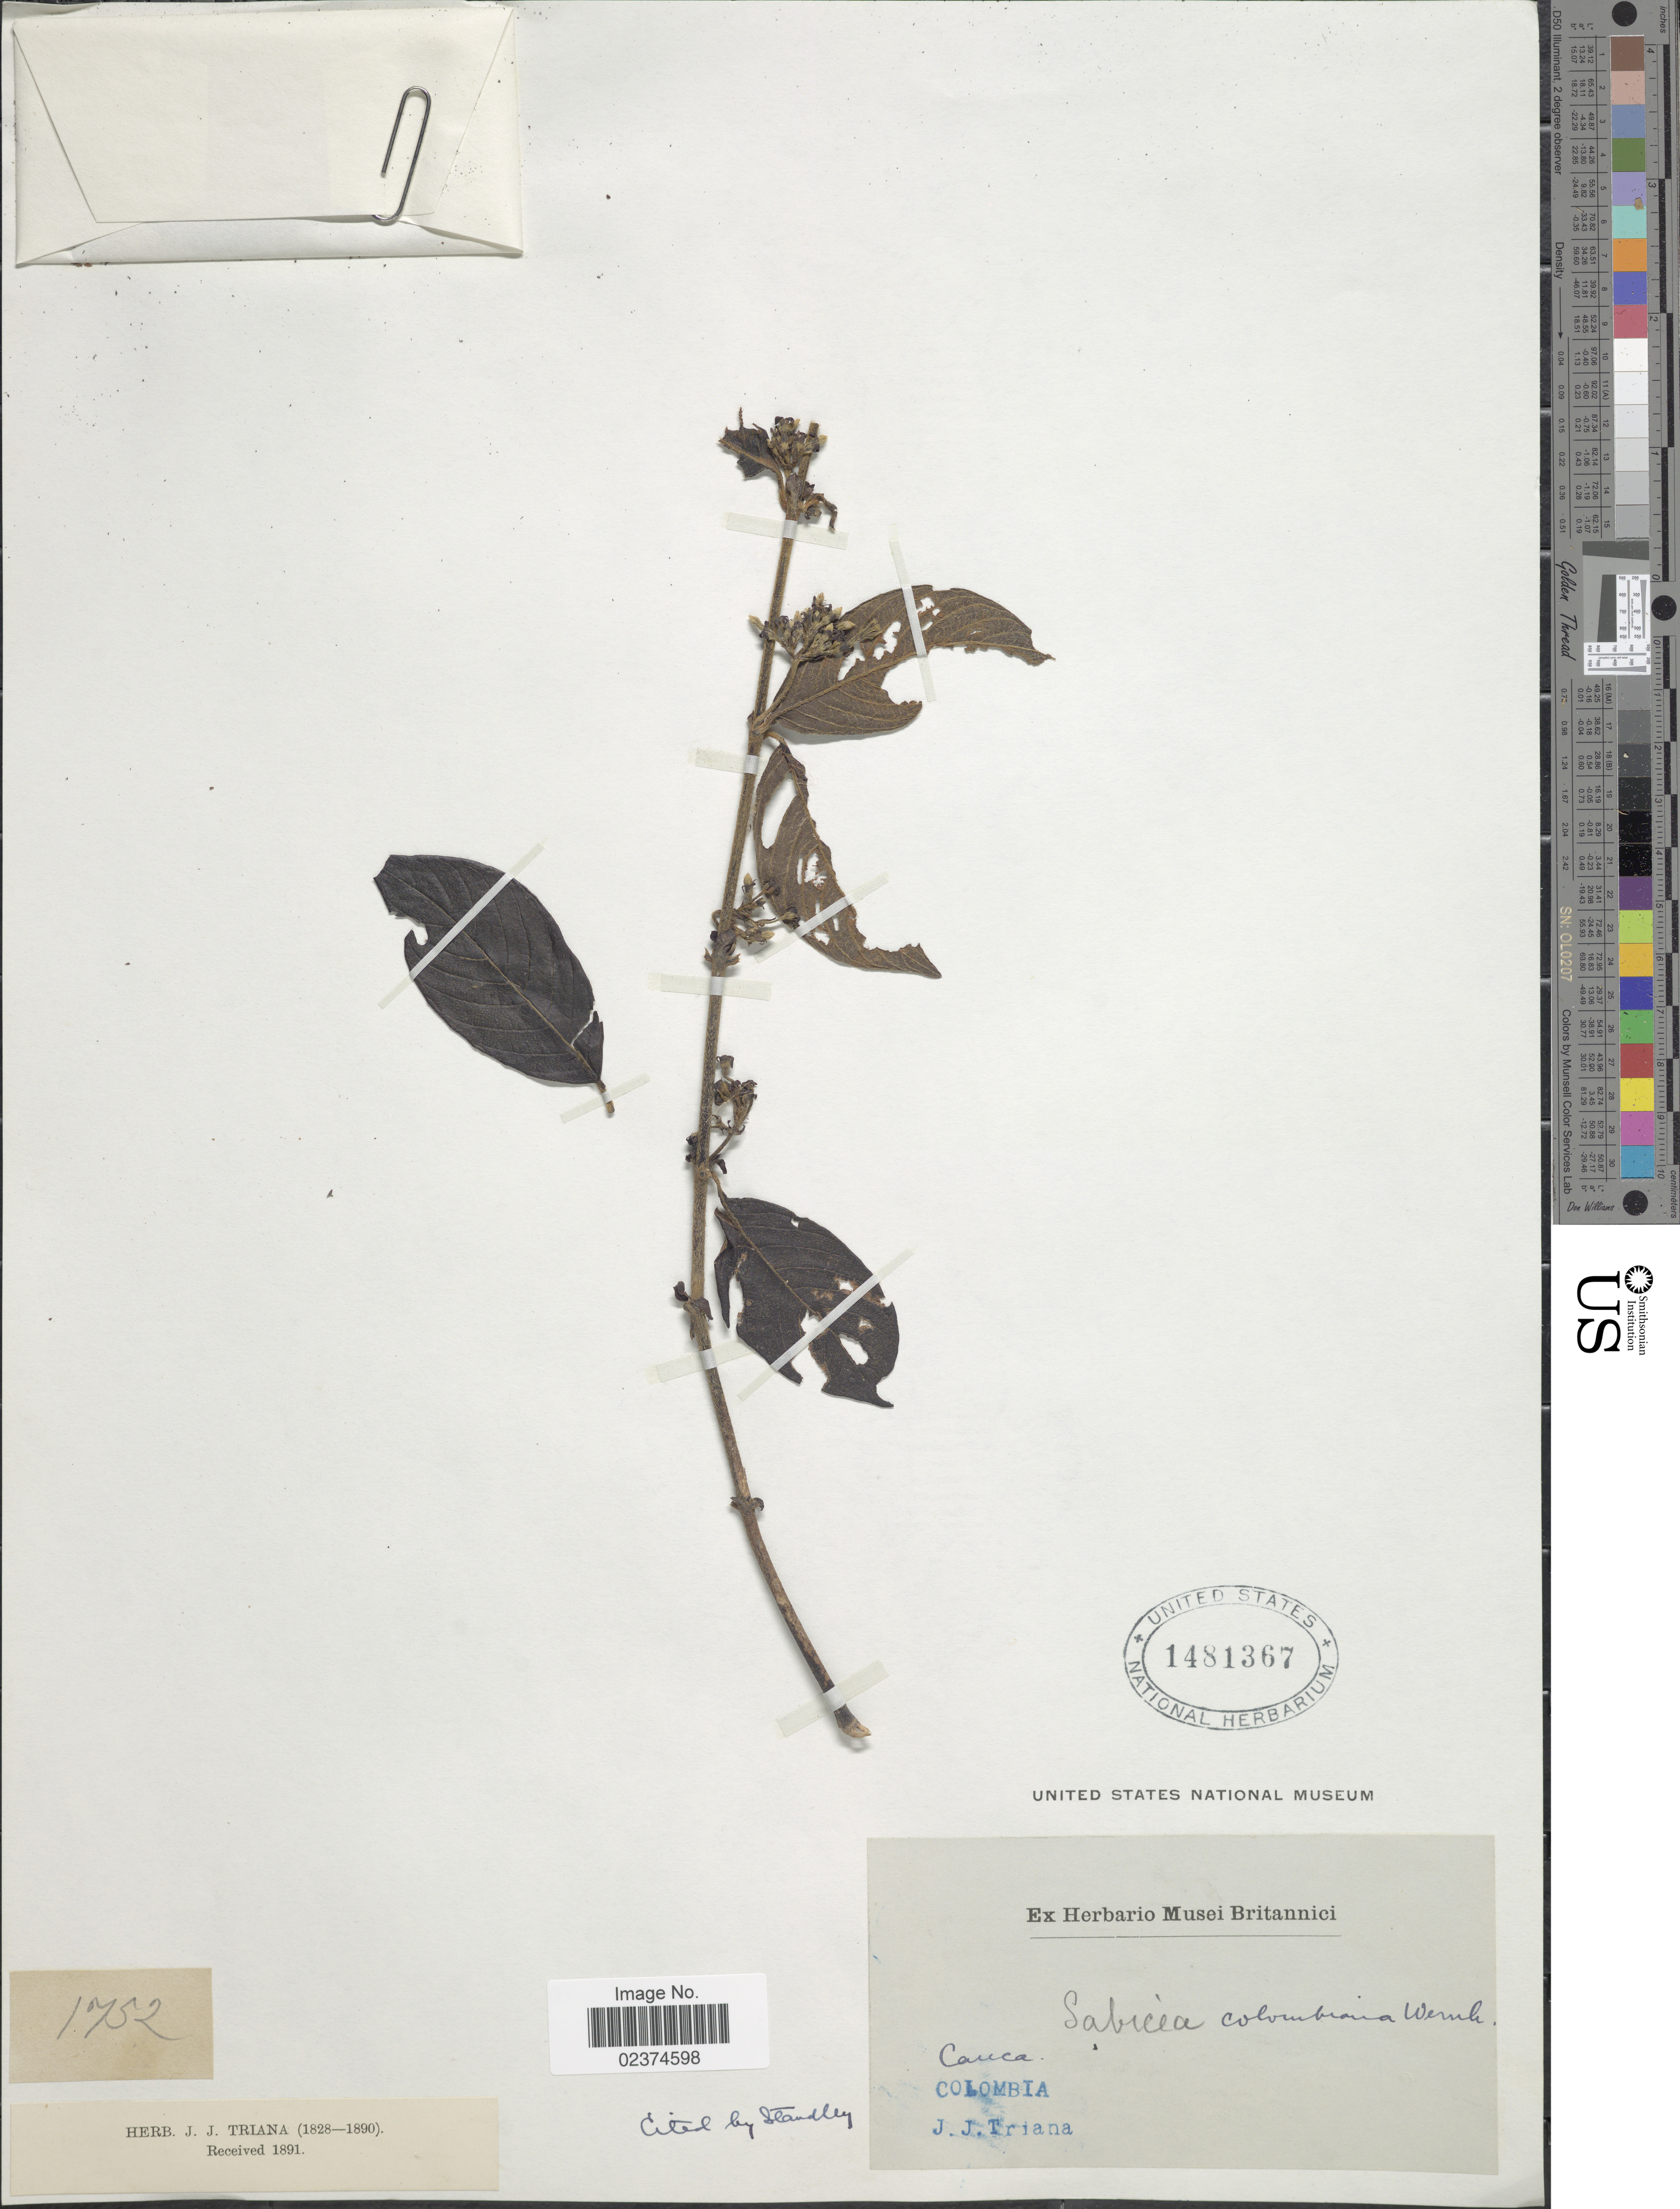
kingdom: Plantae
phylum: Tracheophyta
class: Magnoliopsida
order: Gentianales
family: Rubiaceae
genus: Sabicea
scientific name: Sabicea colombiana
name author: Wernham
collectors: J. J. Triana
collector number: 1752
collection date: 1828/1890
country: Colombia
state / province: Cauca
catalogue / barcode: US 1481367